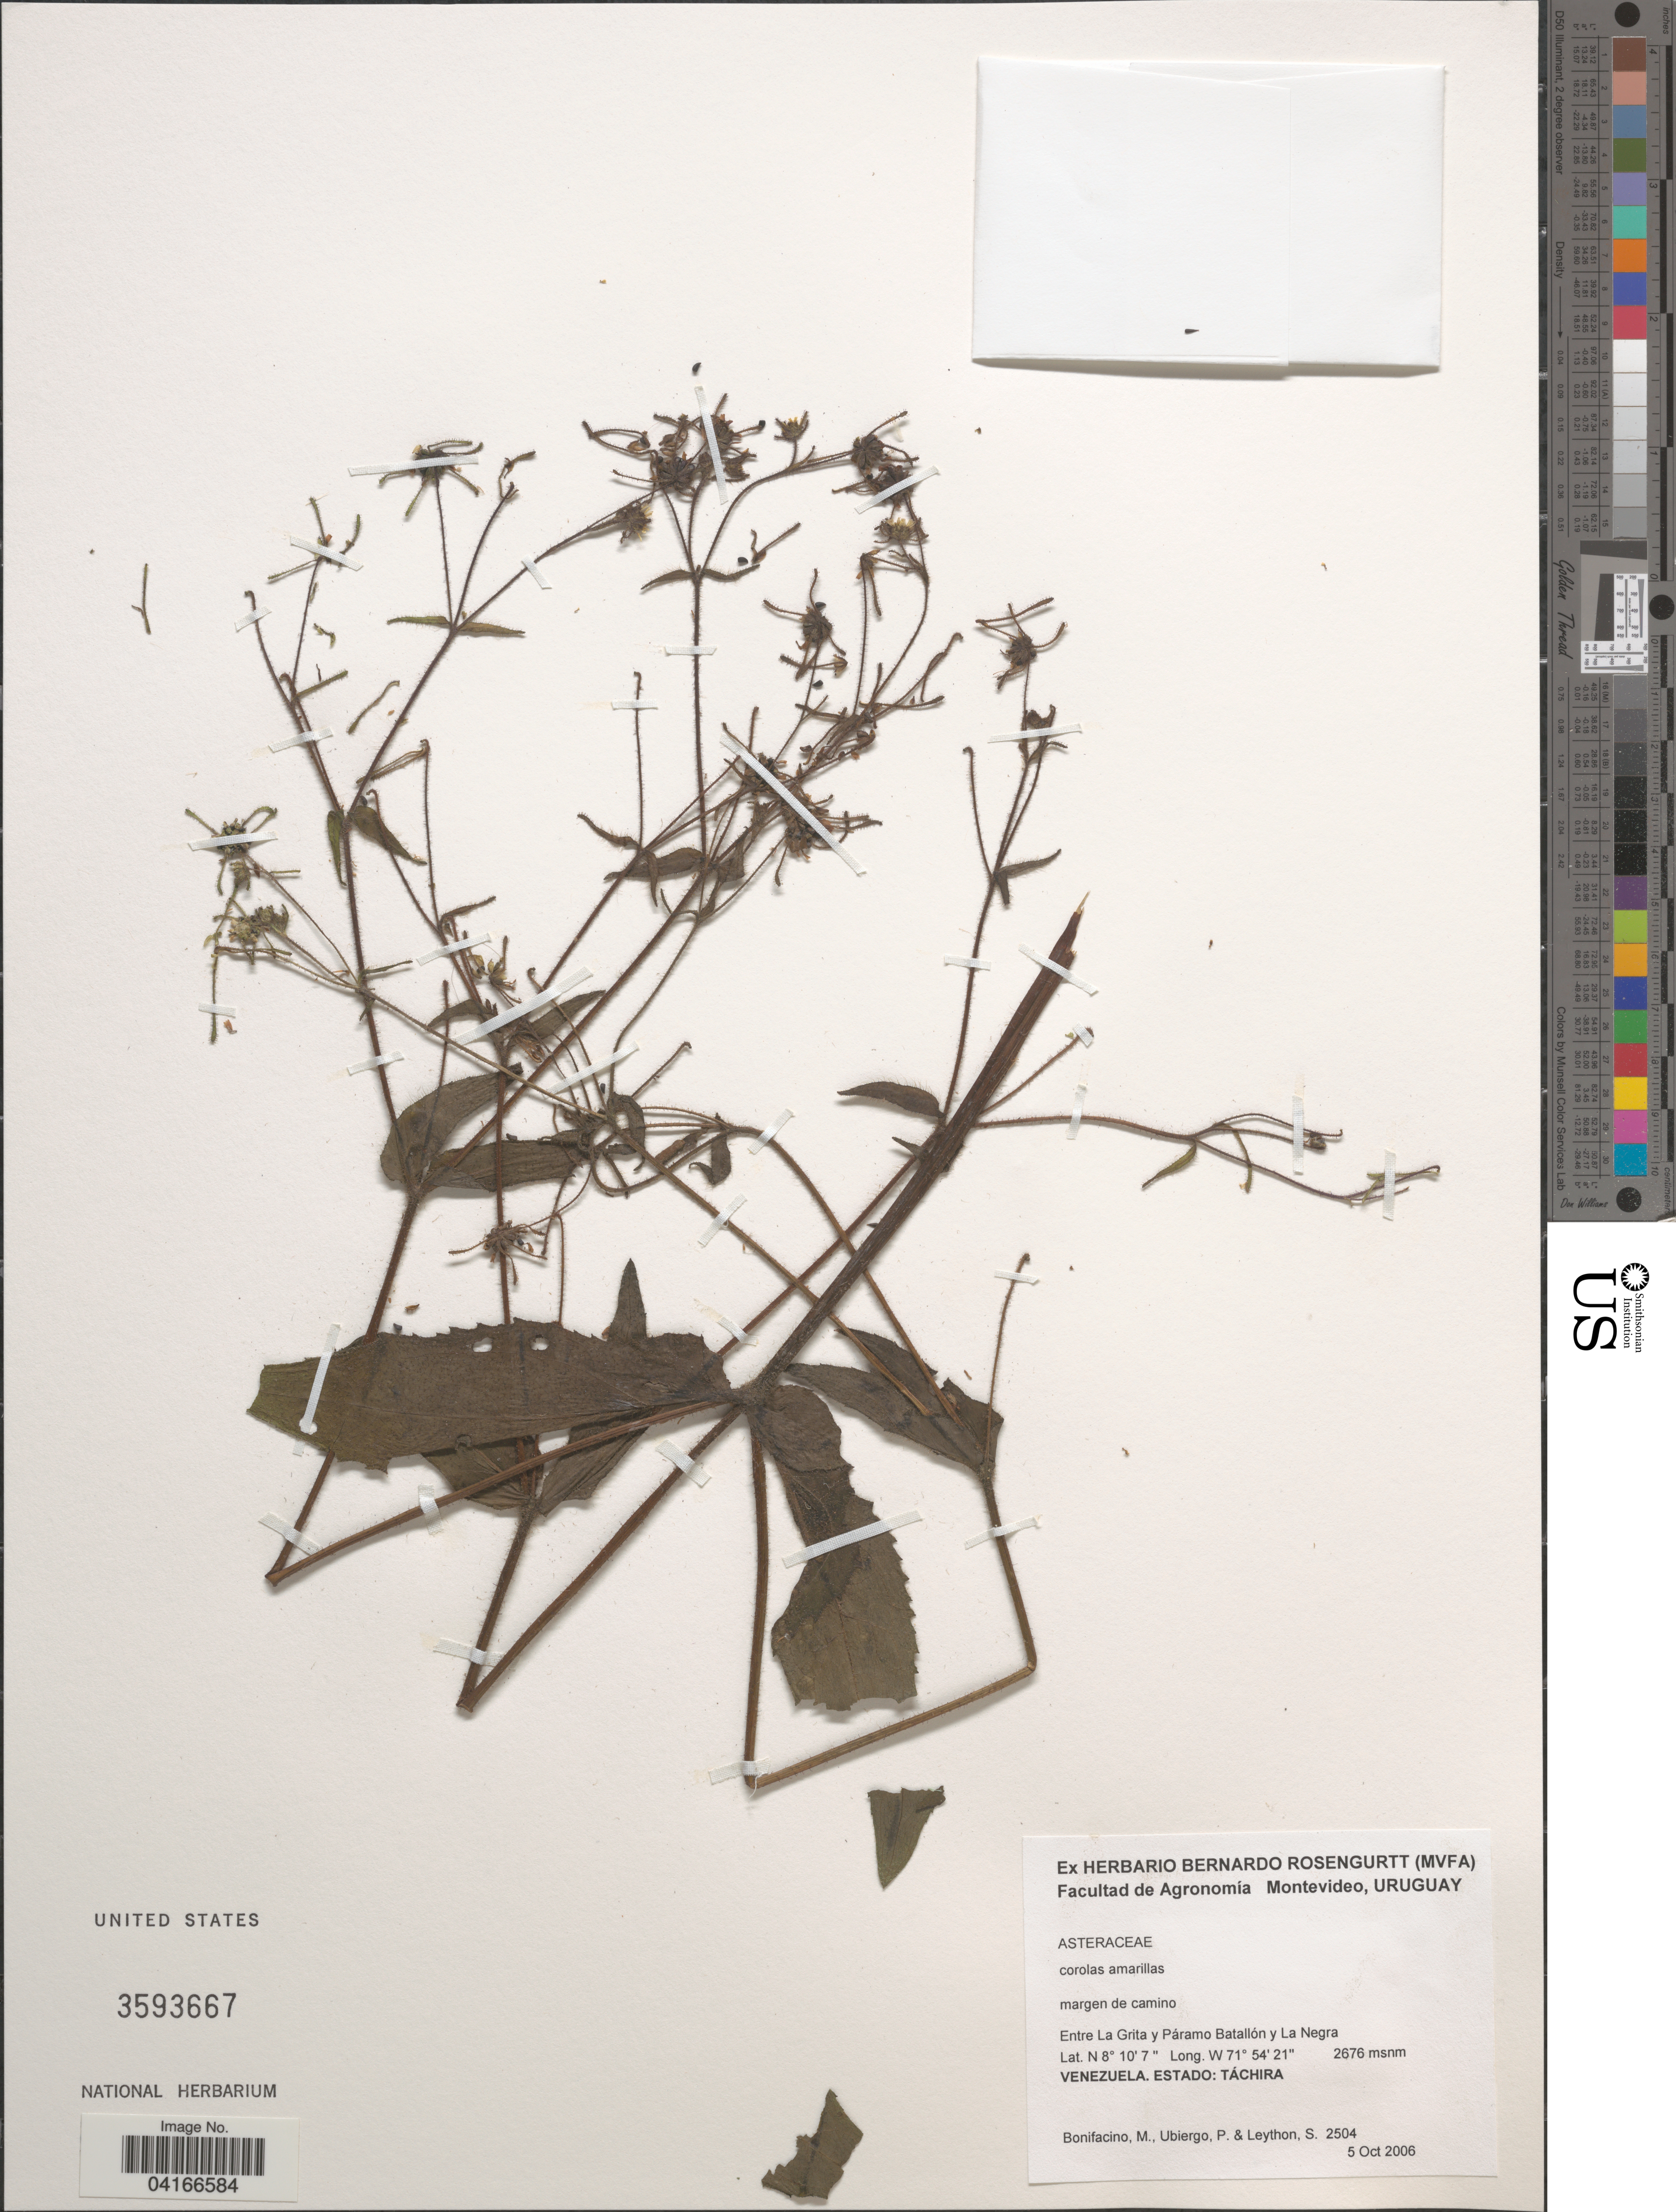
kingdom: Plantae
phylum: Tracheophyta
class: Magnoliopsida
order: Asterales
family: Asteraceae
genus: Sigesbeckia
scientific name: Sigesbeckia sp.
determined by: Ávila C., Fabio Andrés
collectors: M. Bonifacino, P. Ubiergo & S. Leython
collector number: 2504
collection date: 2006-10-05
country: Venezuela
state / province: Tachira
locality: Entre La Grita y Páramo Batallón y La Negra.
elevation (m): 2676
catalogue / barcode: US 3593667